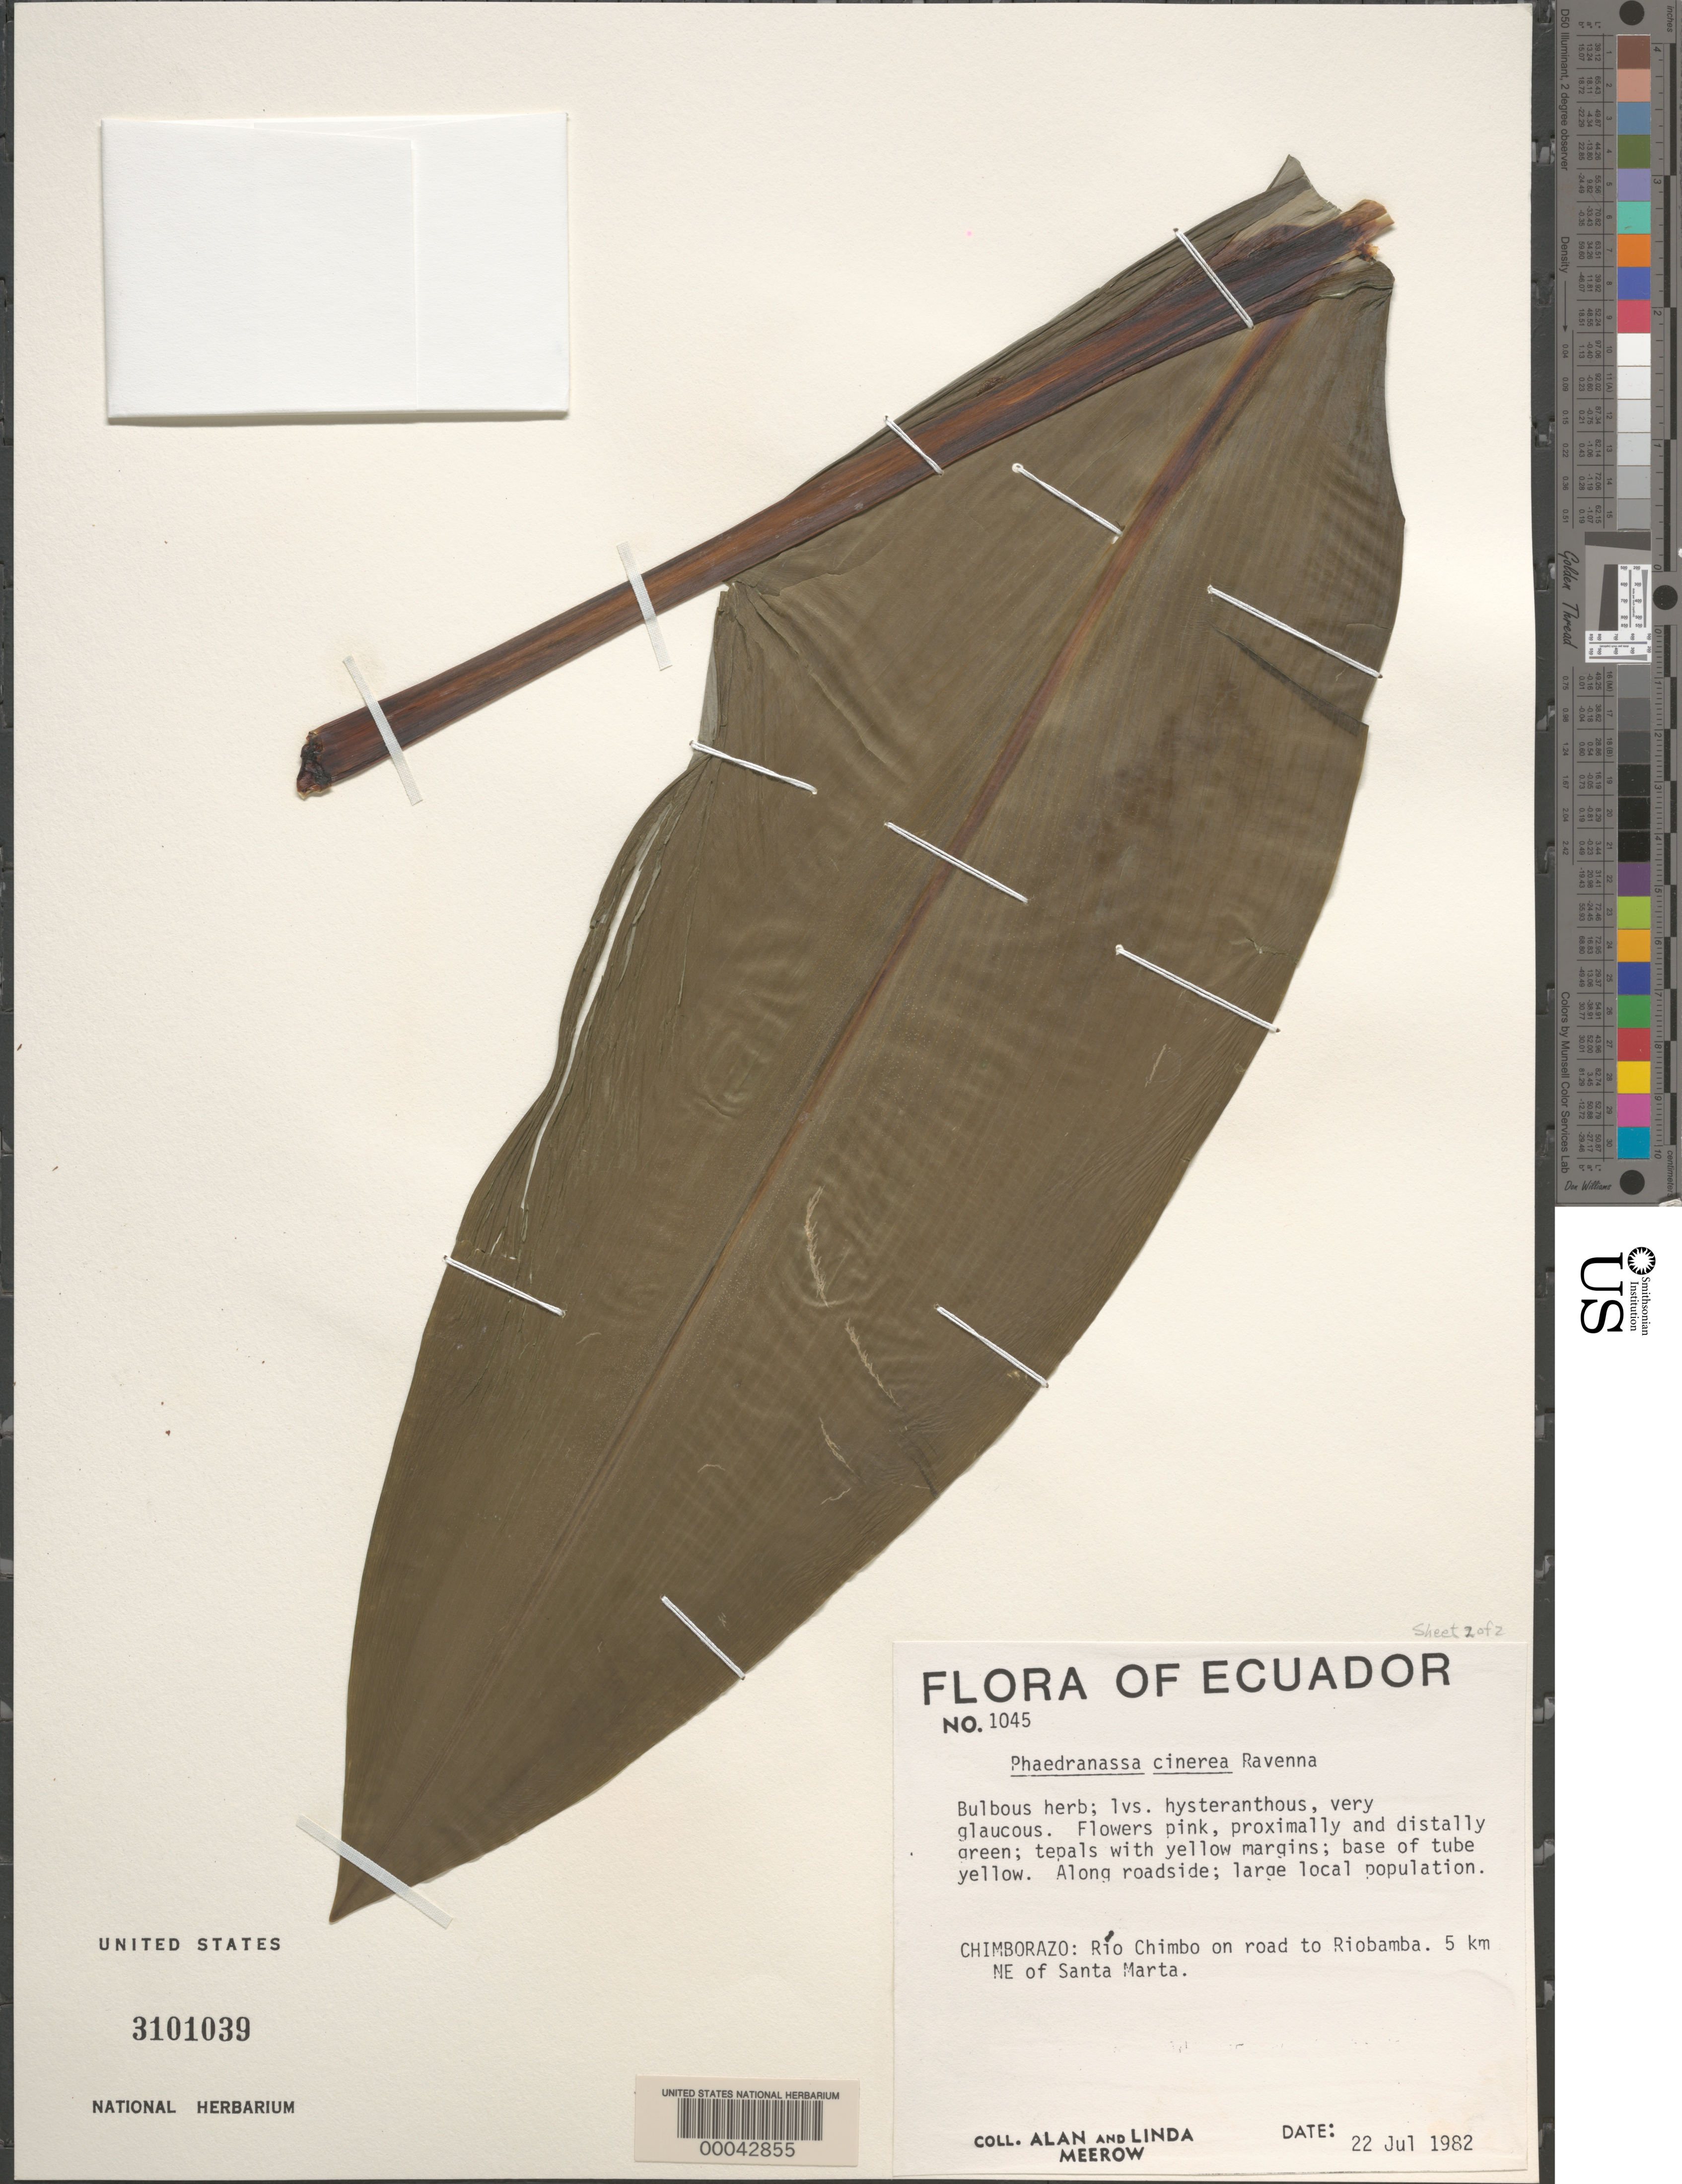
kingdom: Plantae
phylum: Tracheophyta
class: Liliopsida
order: Asparagales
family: Amaryllidaceae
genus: Phaedranassa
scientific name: Phaedranassa cinerea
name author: Ravenna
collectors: A. Meerow & L. Meerow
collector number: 1045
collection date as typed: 22 Jul 1982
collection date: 1982-07-22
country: Ecuador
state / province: Chimborazo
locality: Rio Chimbo on road to Riobamba, 5 km NE of Santa Marta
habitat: Along roadside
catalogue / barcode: US 3101039